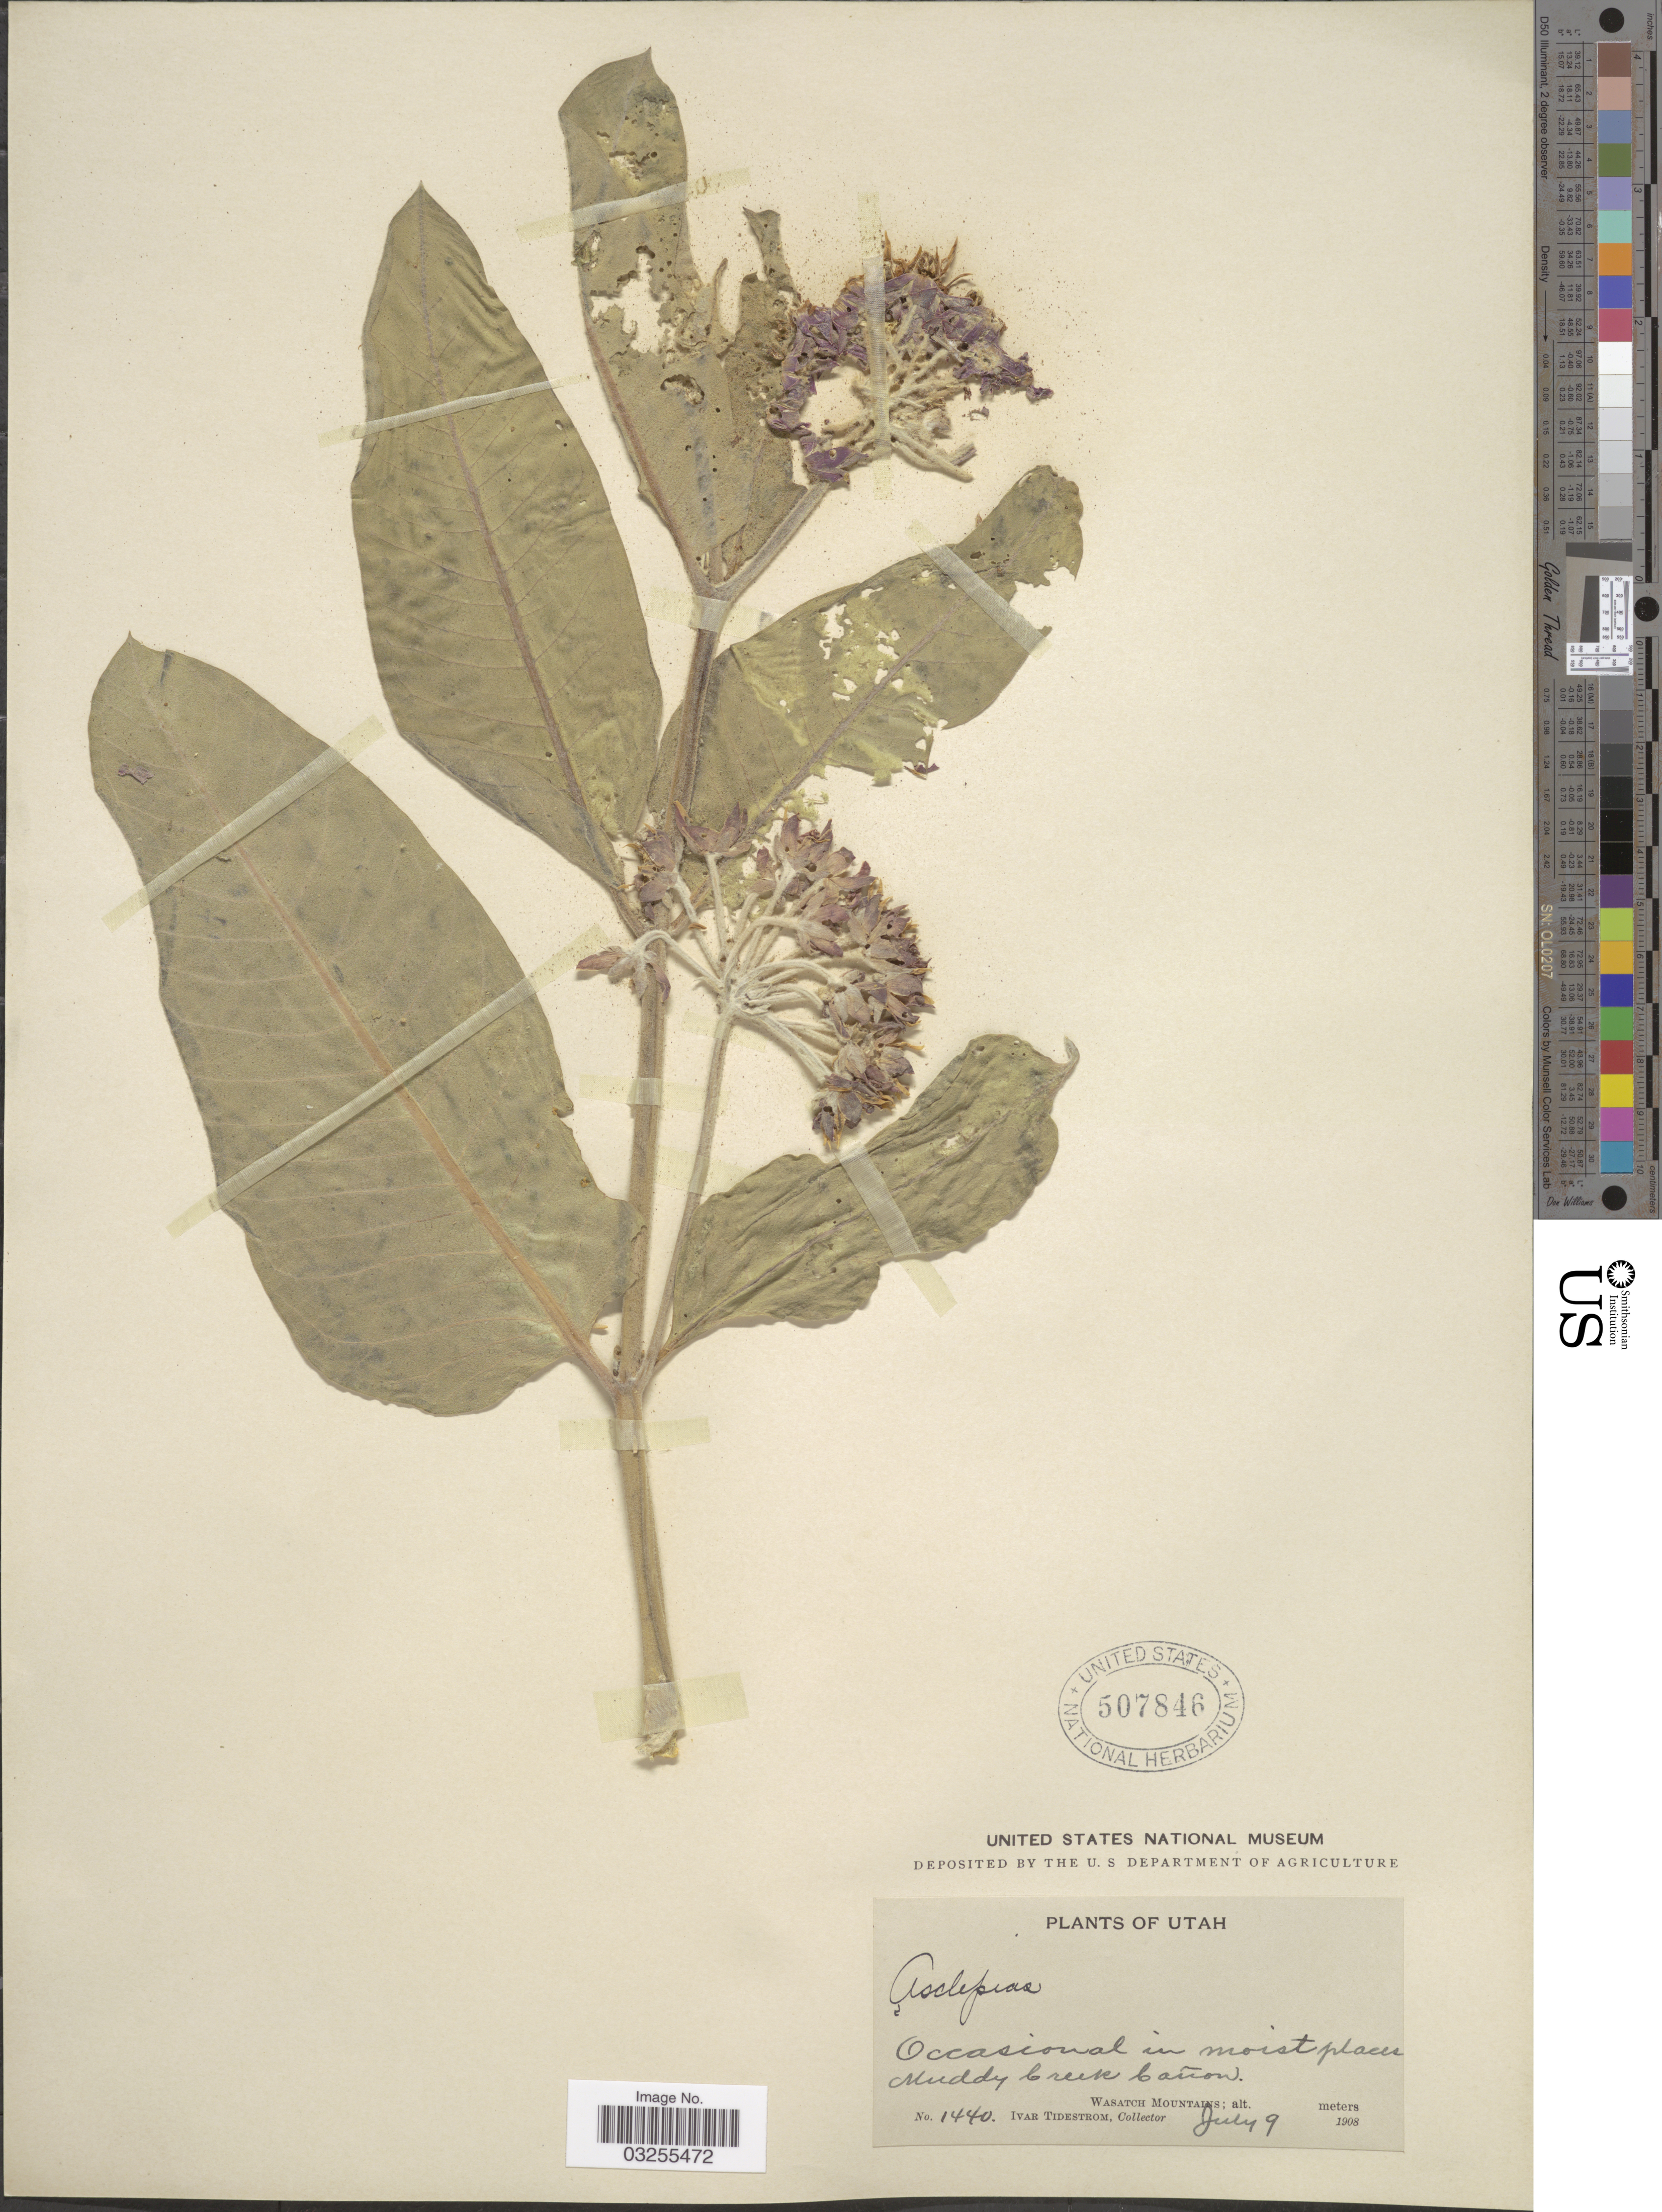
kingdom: Plantae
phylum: Tracheophyta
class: Magnoliopsida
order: Gentianales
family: Apocynaceae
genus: Asclepias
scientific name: Asclepias speciosa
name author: Torr.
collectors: I. F. Tidestrom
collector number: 1440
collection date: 1908-07-09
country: United States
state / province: Utah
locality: Occasional in moist places, Muddy Creek Cañon. Wasatch Mountains.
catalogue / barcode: US 507846